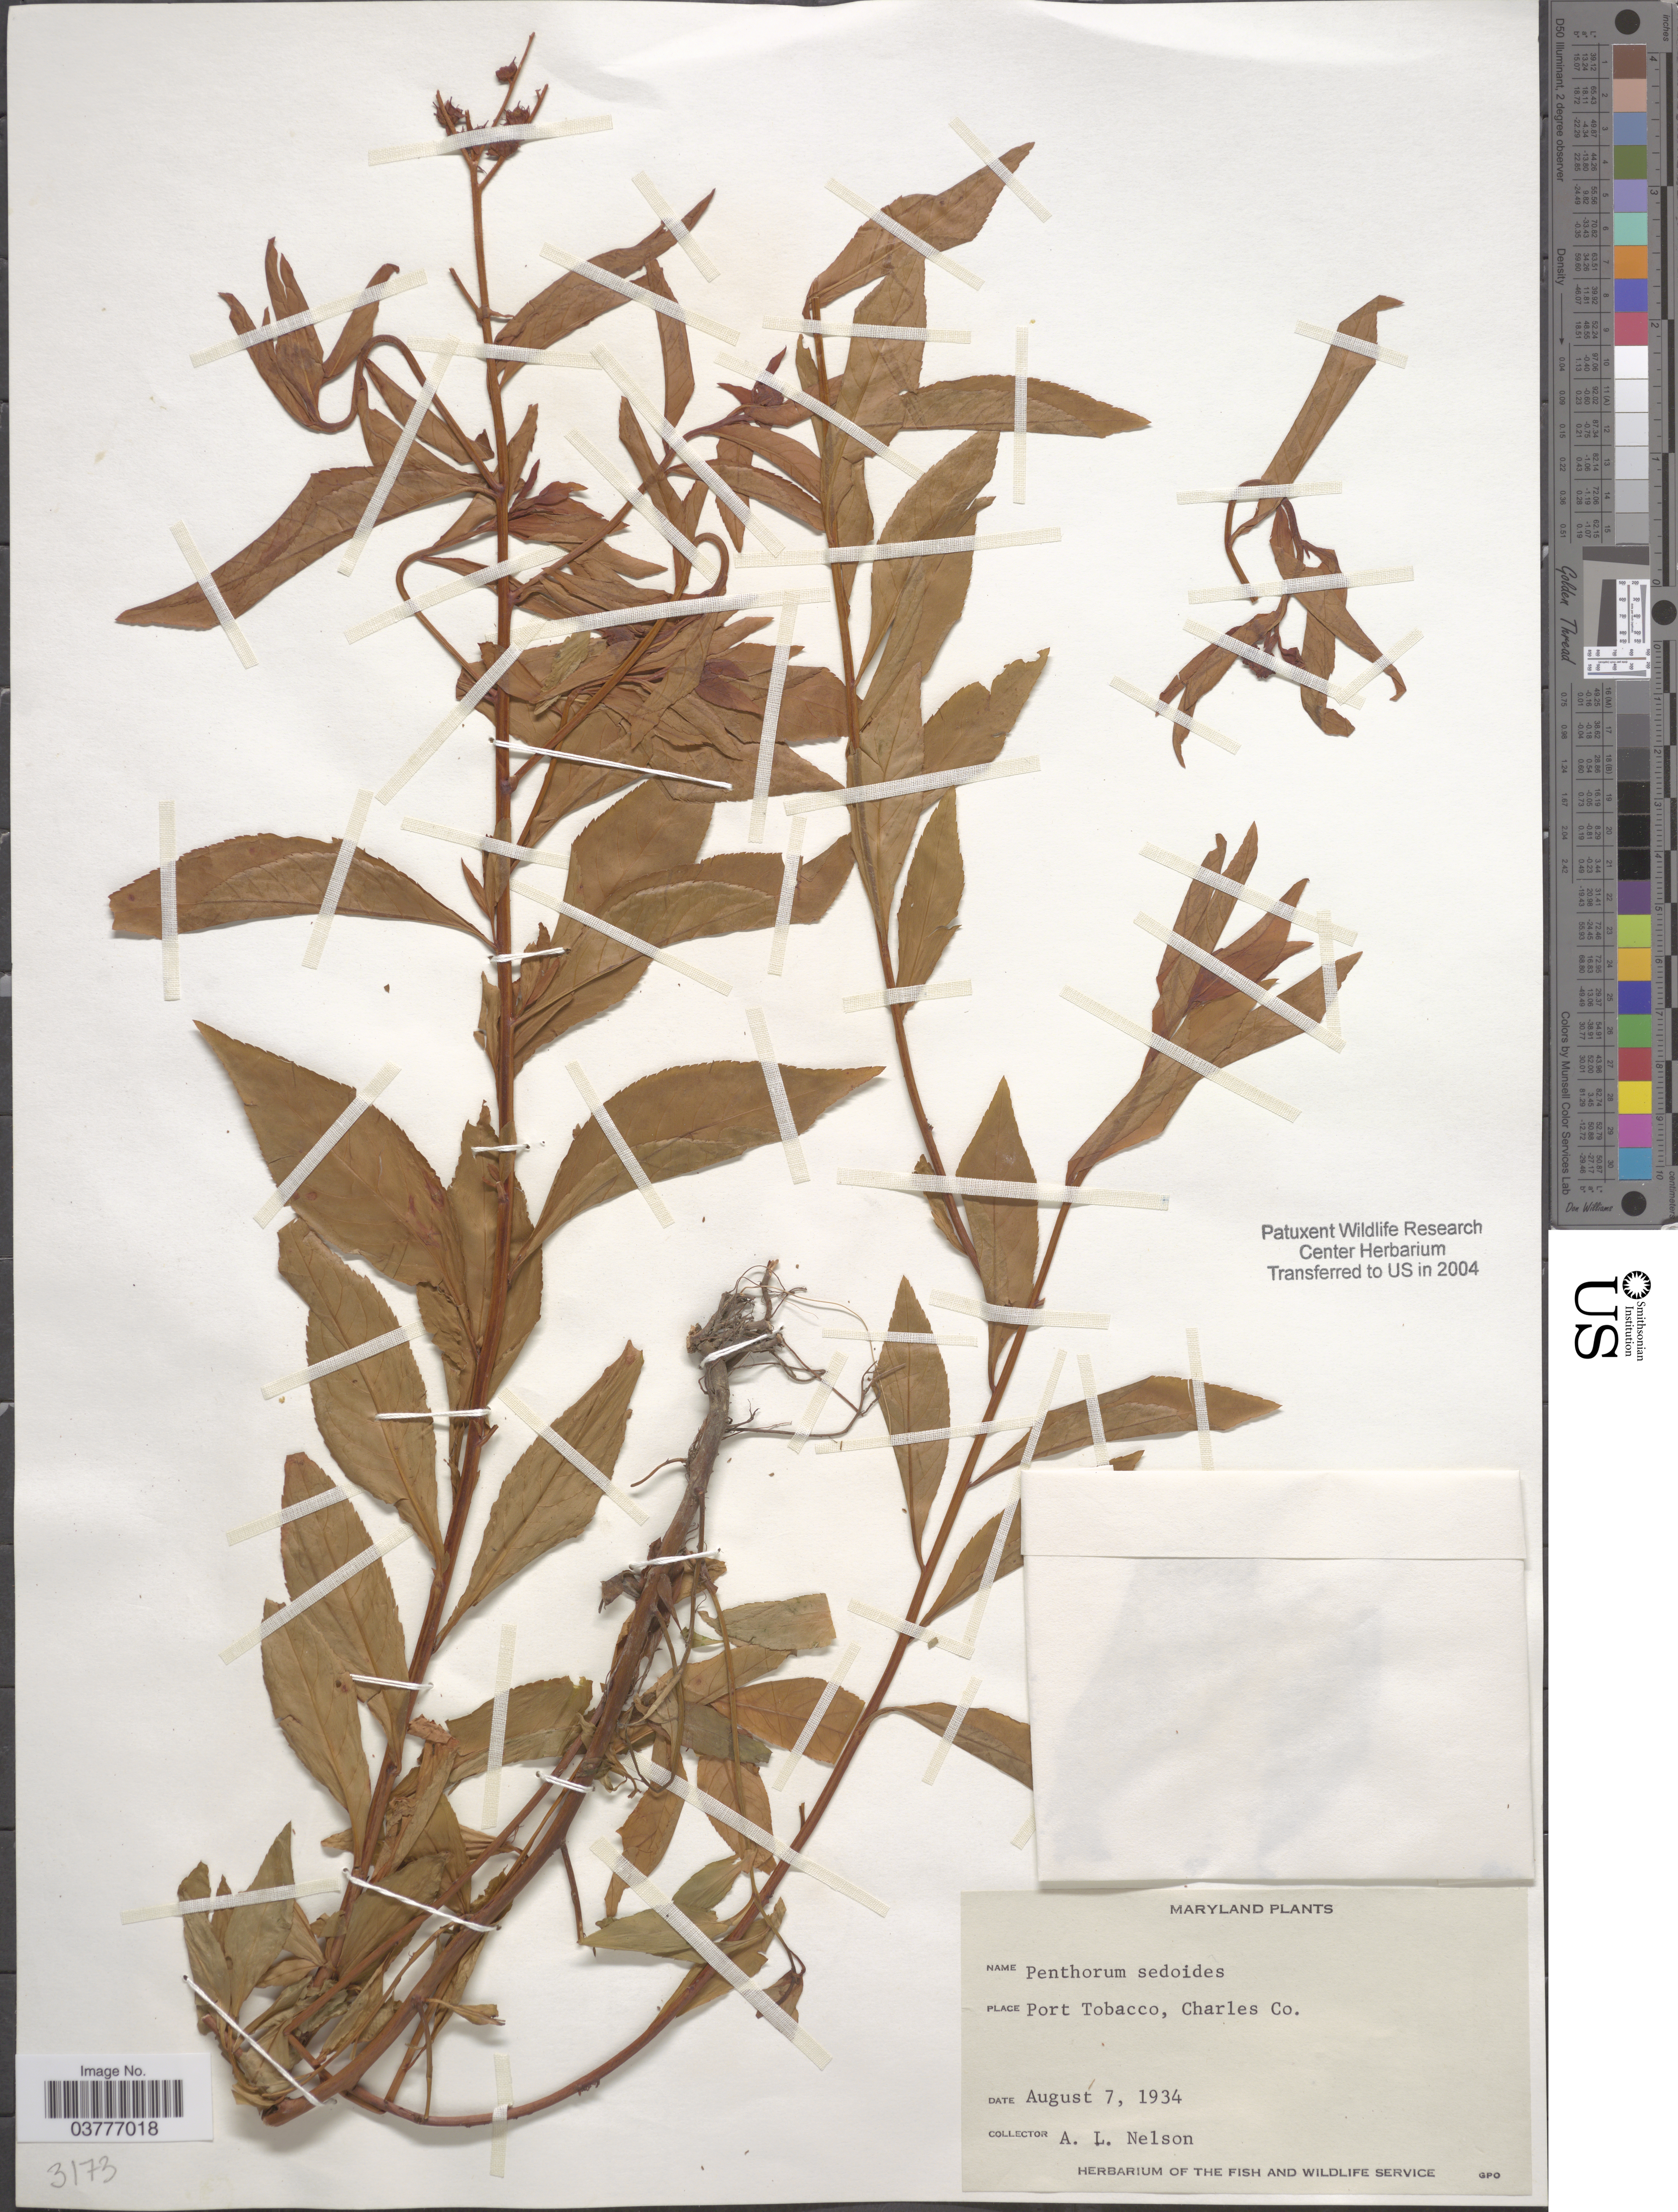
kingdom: Plantae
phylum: Tracheophyta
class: Magnoliopsida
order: Saxifragales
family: Penthoraceae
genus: Penthorum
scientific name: Penthorum sedoides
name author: L.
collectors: A. L. Nelson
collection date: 1934-08-07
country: United States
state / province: Maryland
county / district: Charles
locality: Port Tobacco, Charles Co.